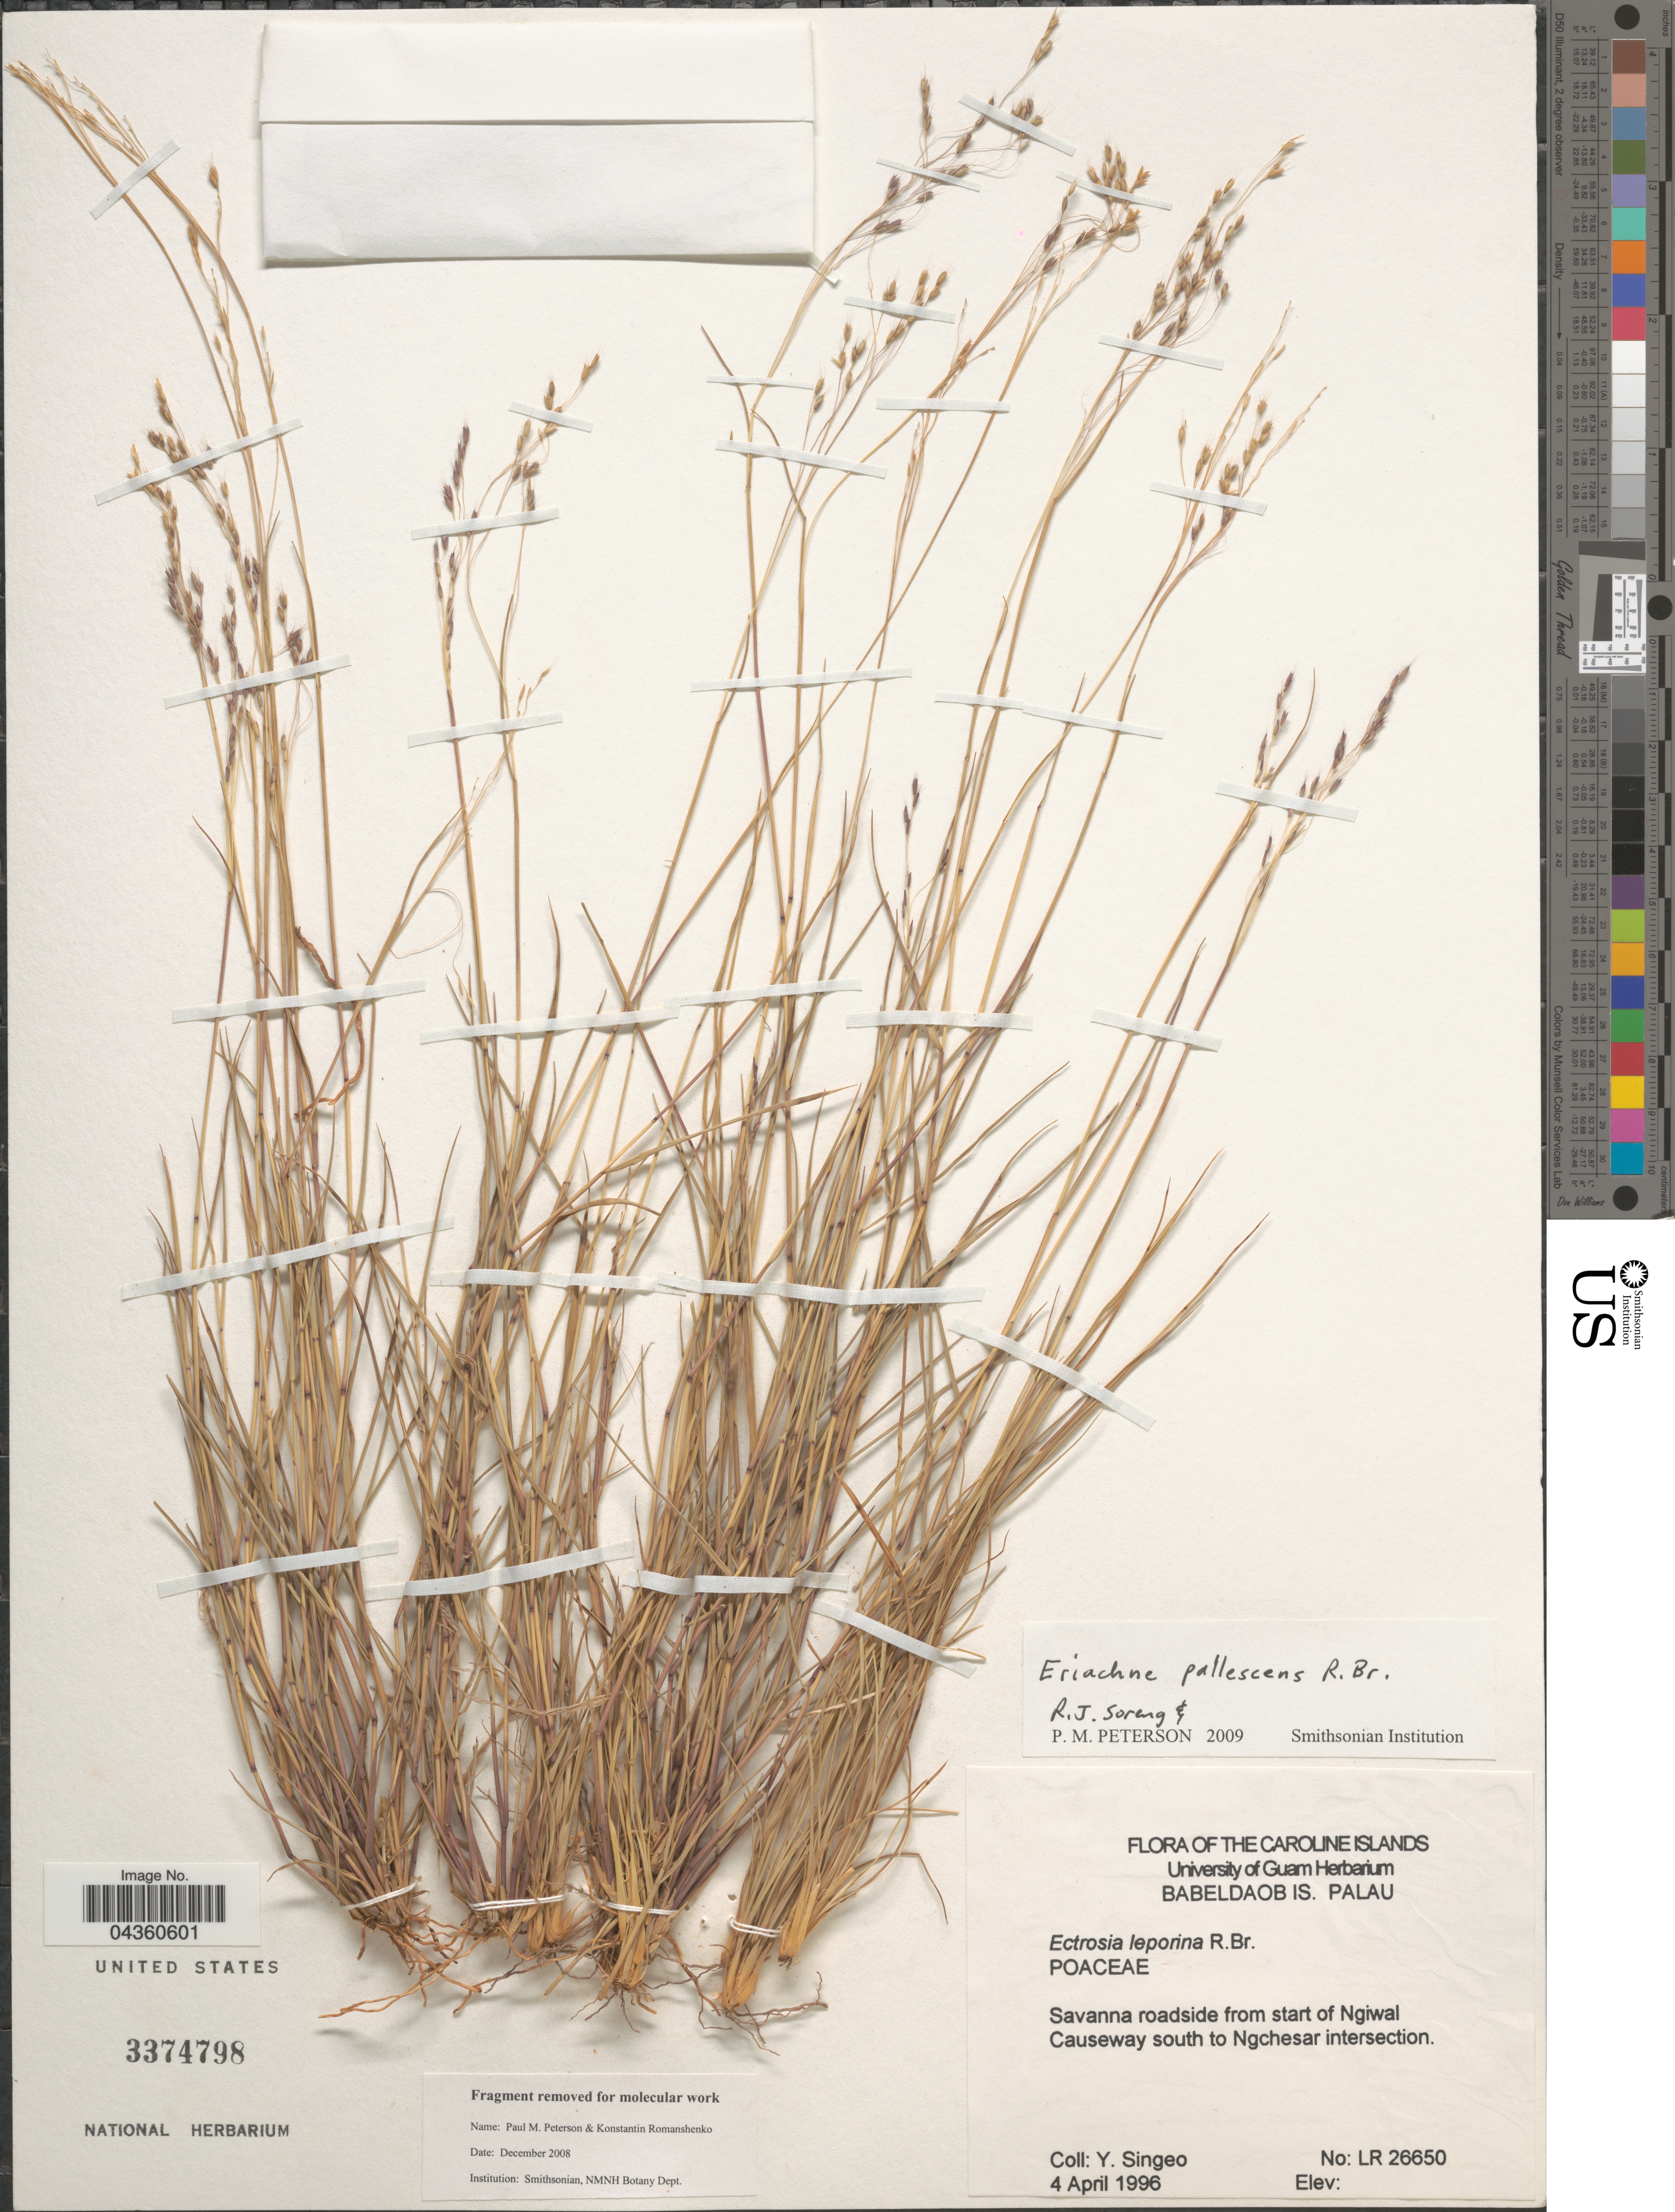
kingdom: Plantae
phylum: Tracheophyta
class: Liliopsida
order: Poales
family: Poaceae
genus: Eriachne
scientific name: Eriachne pallescens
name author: R. Br.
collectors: Y. Singeo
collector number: LR 26650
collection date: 1996-04-04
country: Palau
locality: Caroline Islands. Babeldaob Is. Palau. Savanna roadside from start of Ngiwal Causeway south to Ngchesar intersection.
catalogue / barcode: US 3374798